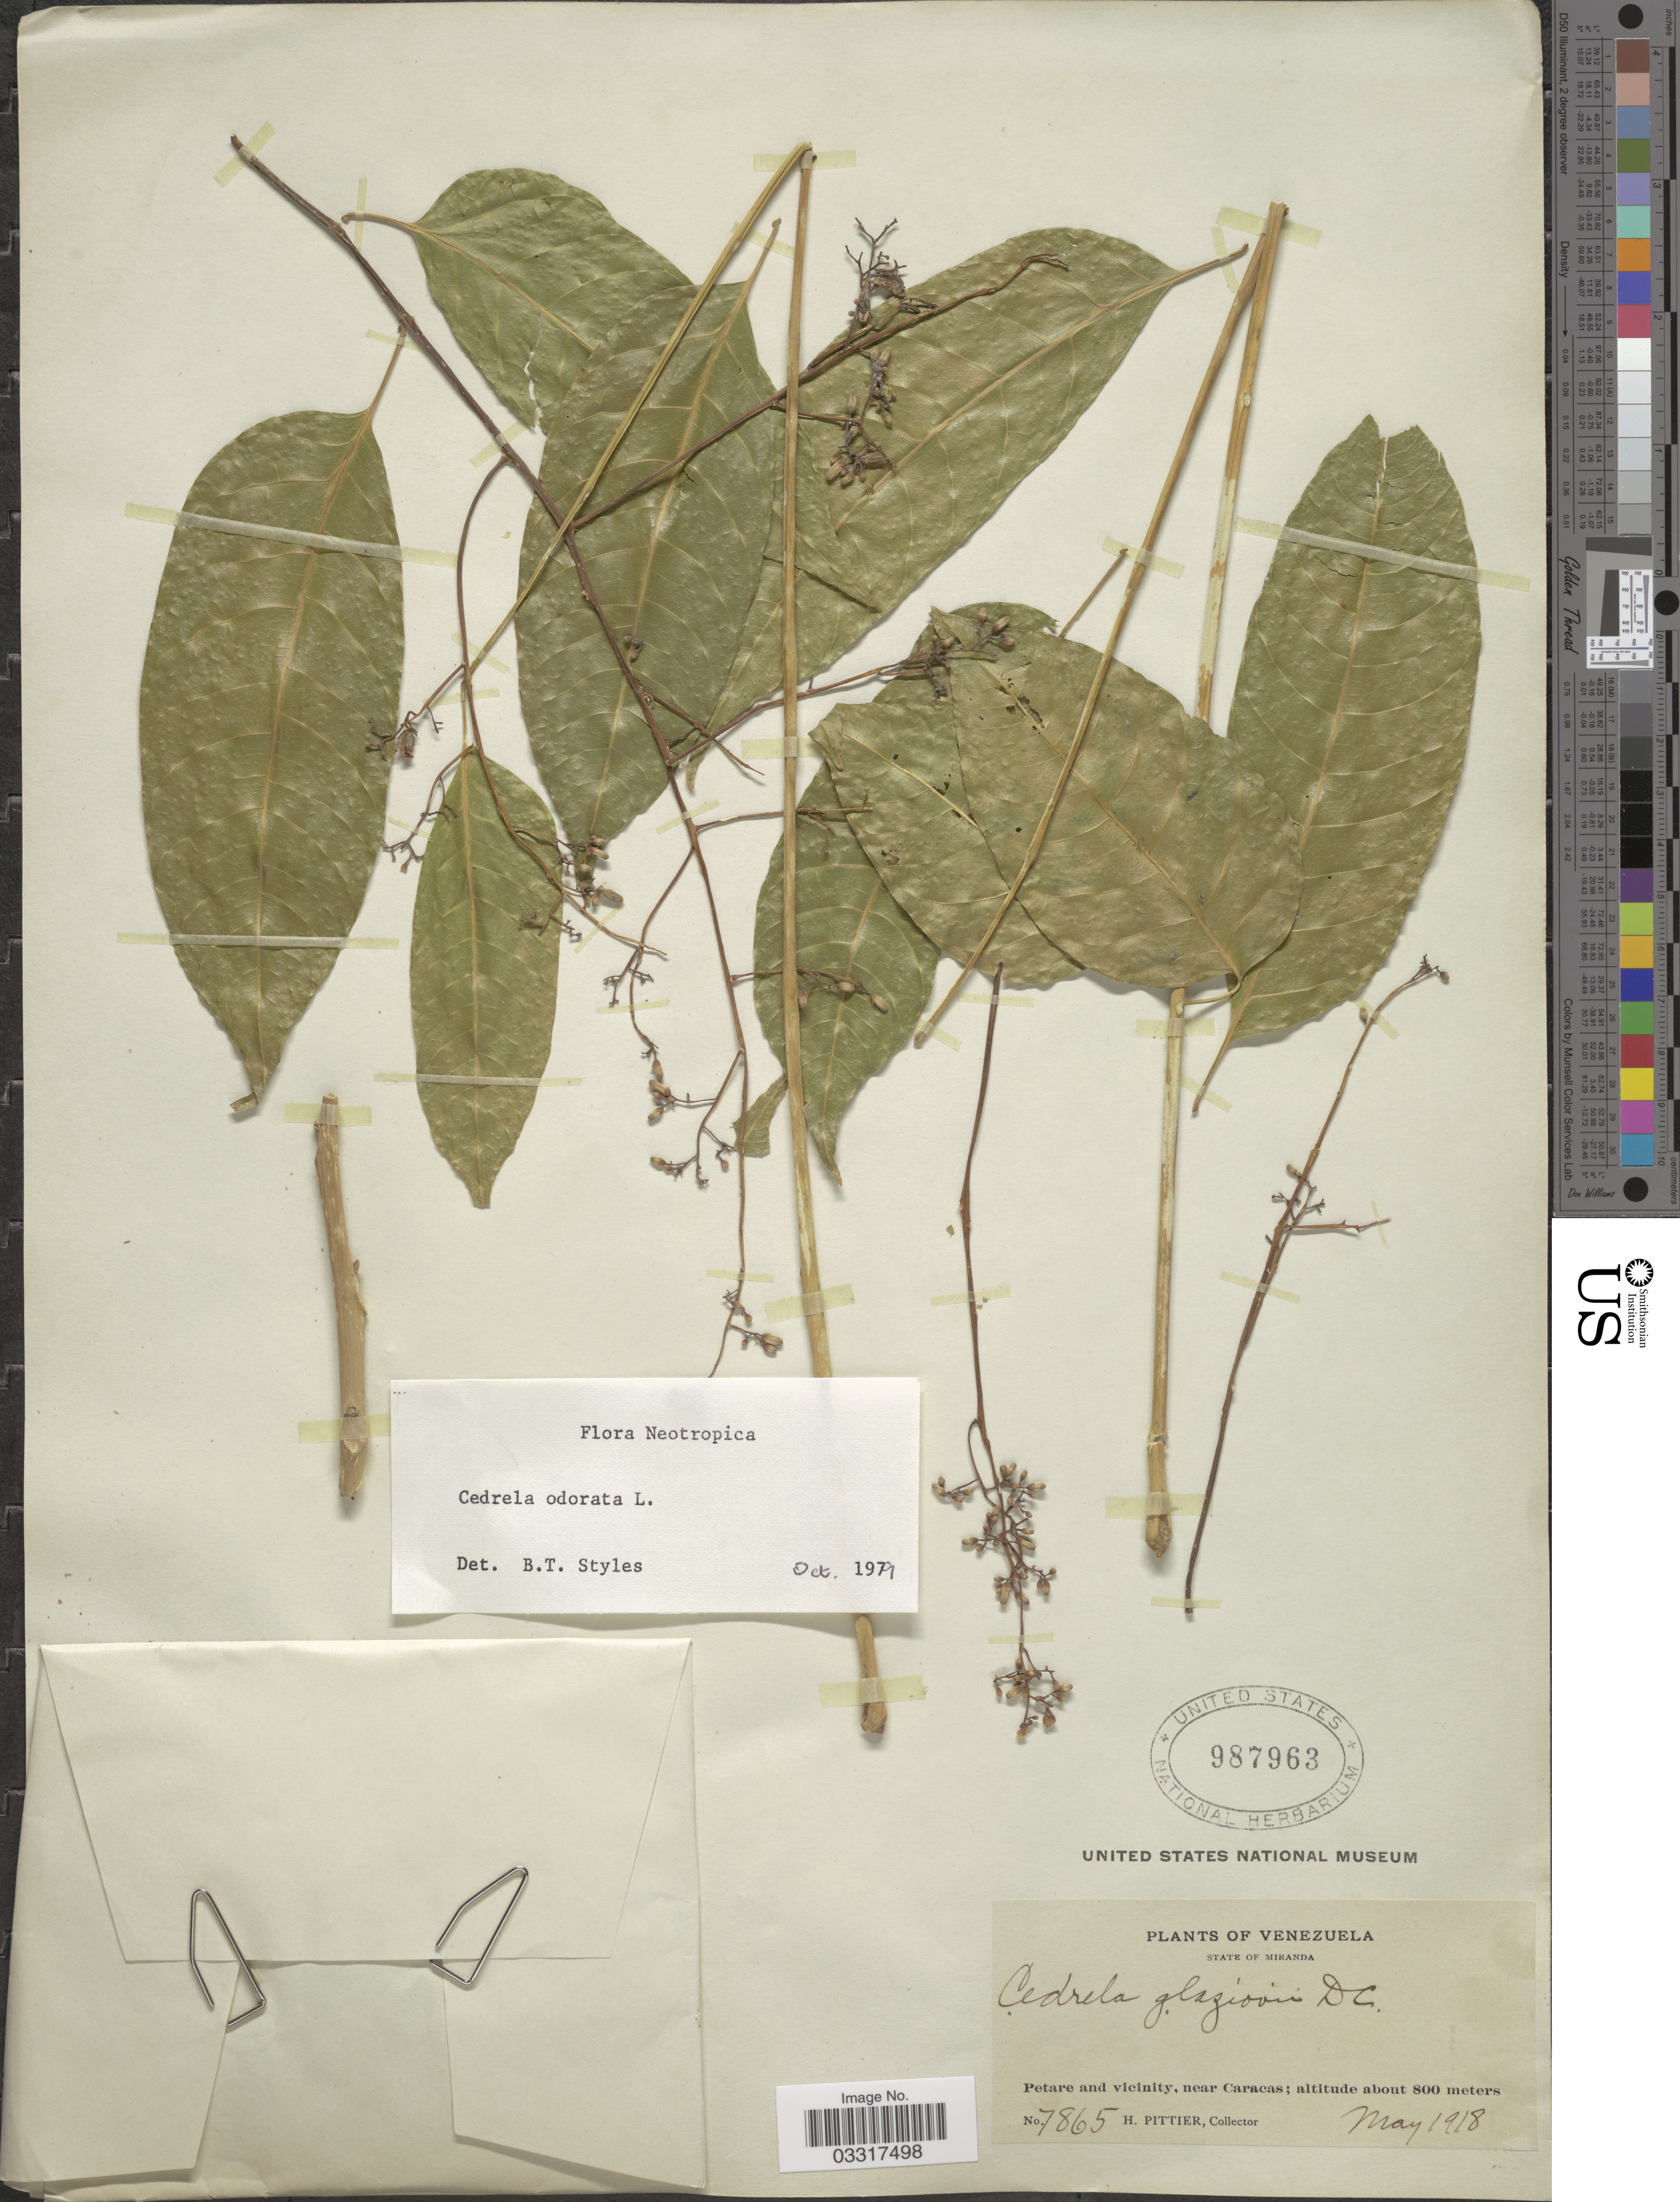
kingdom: Plantae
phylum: Tracheophyta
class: Magnoliopsida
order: Sapindales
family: Meliaceae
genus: Cedrela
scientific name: Cedrela odorata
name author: L.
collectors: H. F. Pittier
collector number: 7865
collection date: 1918-05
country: Venezuela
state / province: Miranda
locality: Petare and vicinity, near Caracas.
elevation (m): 800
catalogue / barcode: US 987963